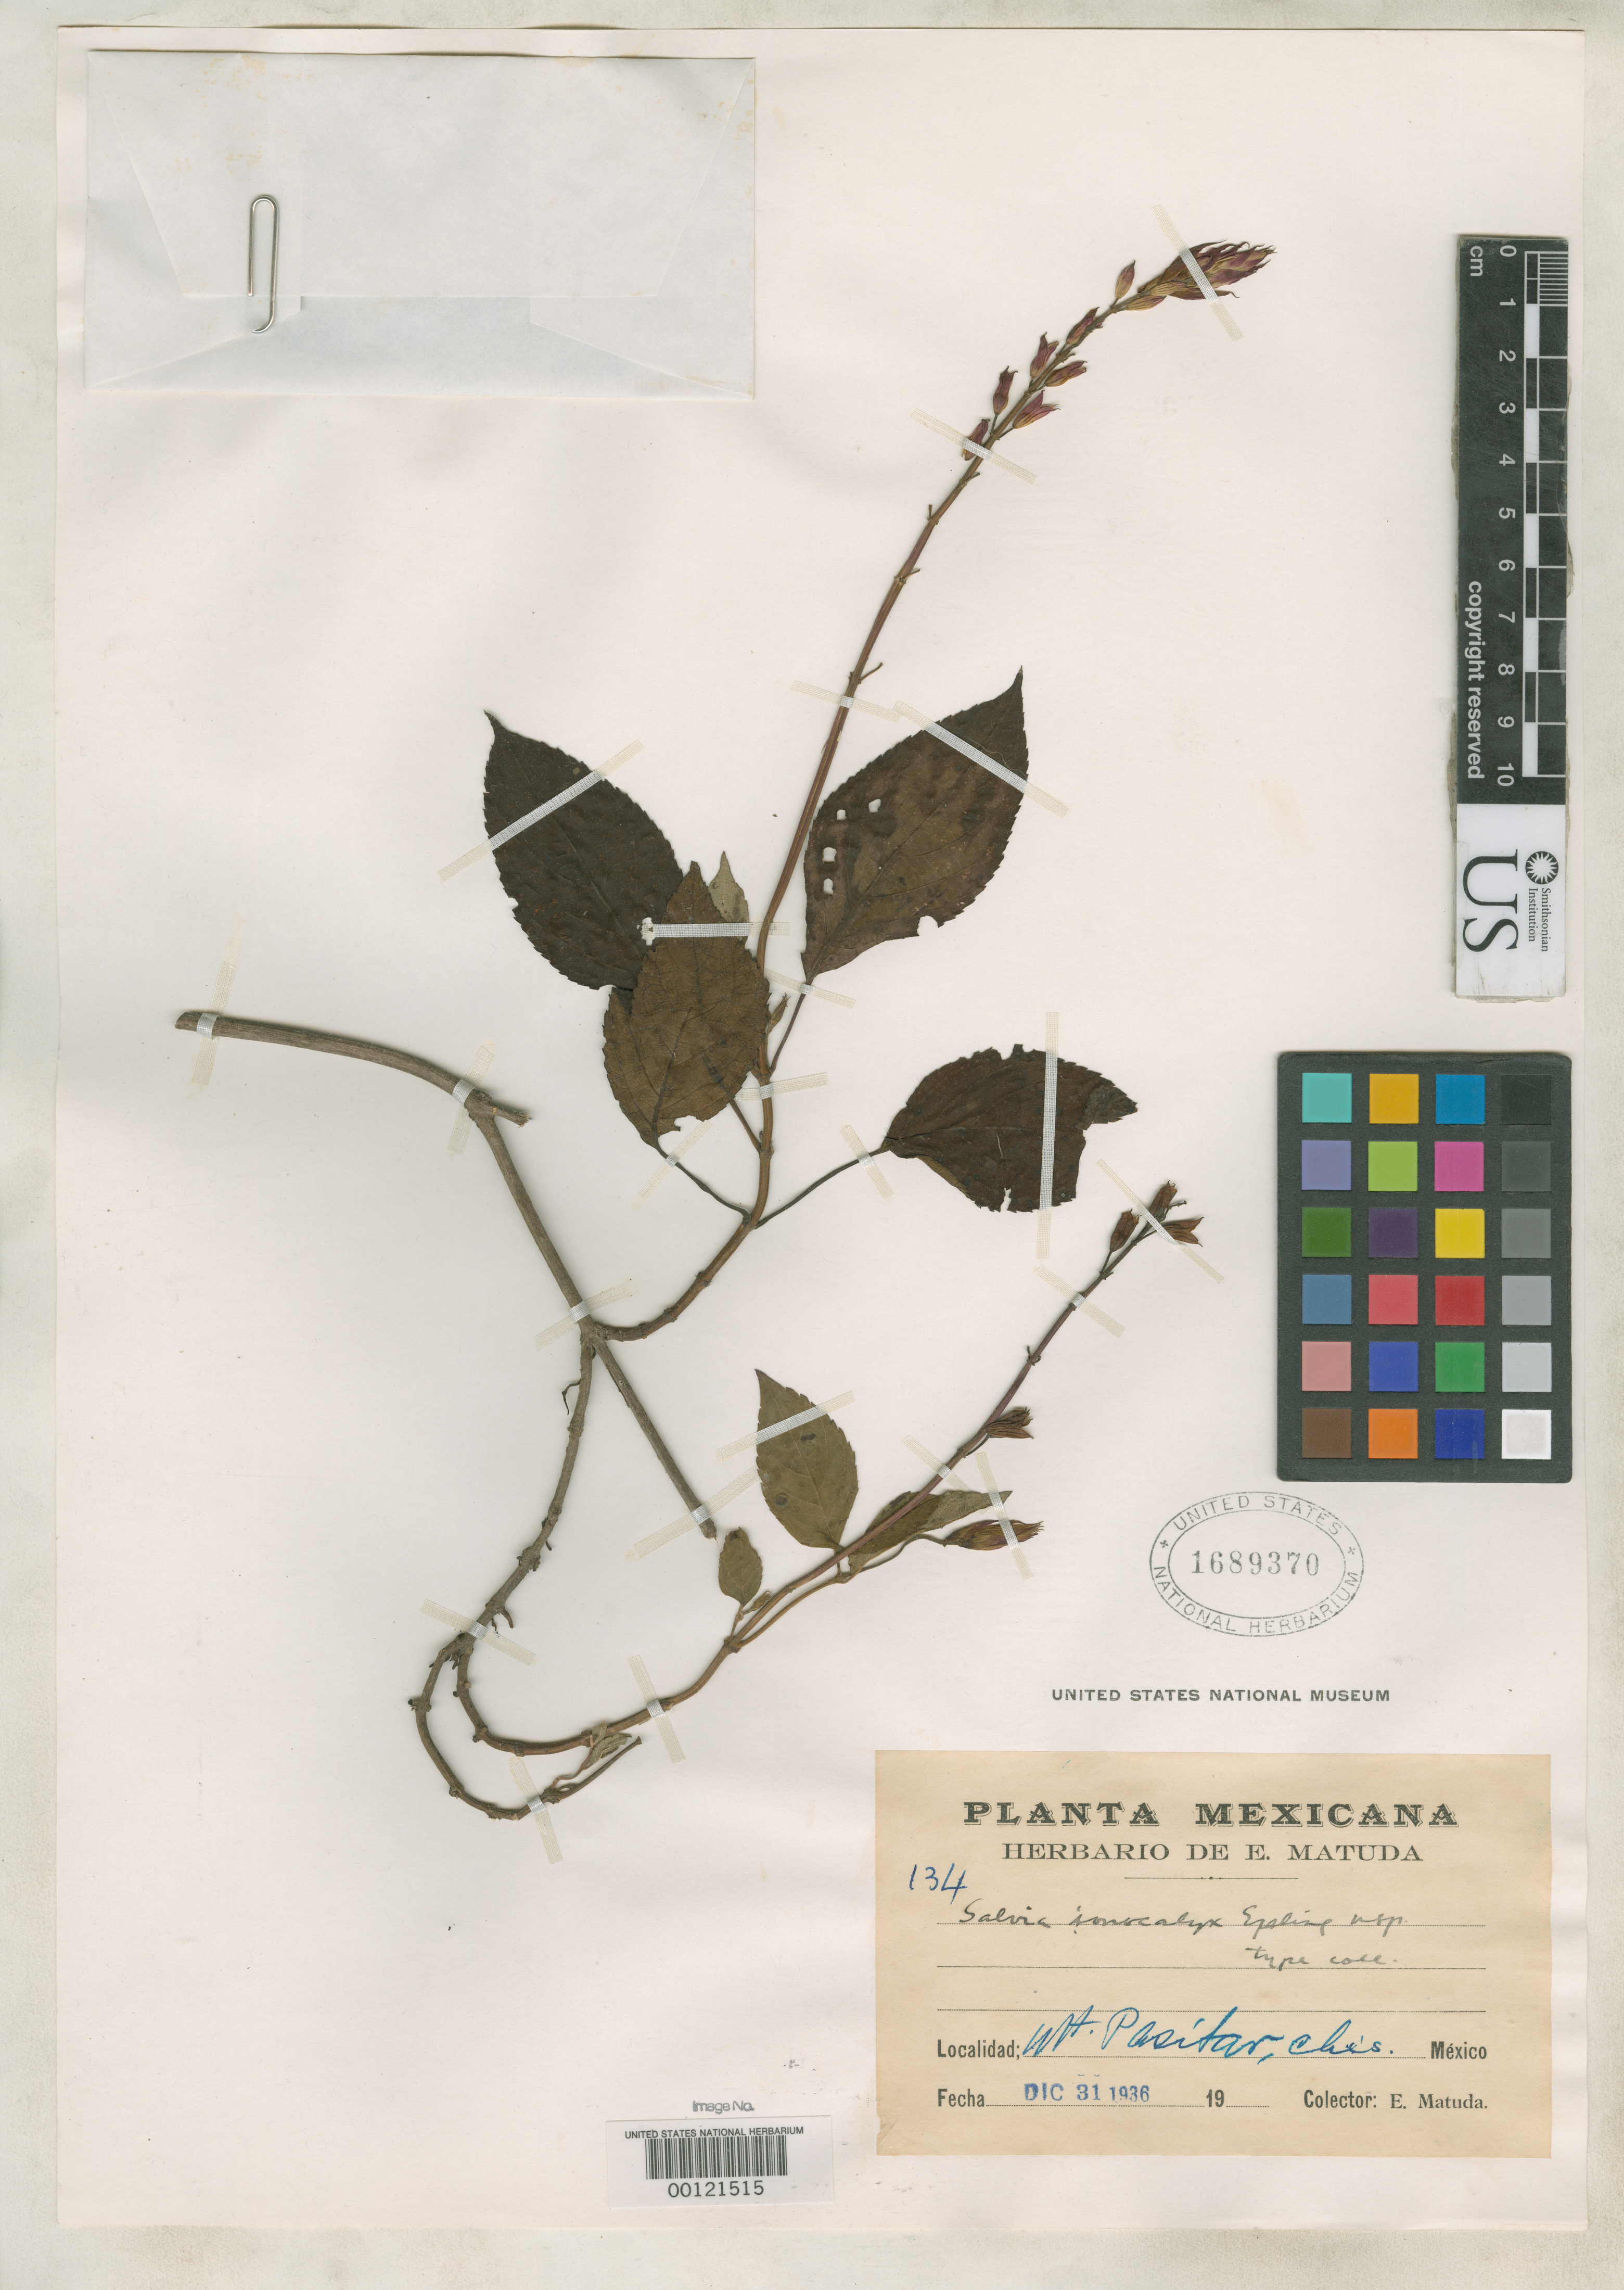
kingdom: Plantae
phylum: Tracheophyta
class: Magnoliopsida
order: Lamiales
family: Lamiaceae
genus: Salvia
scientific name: Salvia ionocalyx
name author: Epling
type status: Isotype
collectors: E. Matuda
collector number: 134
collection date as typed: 31 Dec 1936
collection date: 1936-12-31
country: Mexico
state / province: Chiapas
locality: Mariscal ad Siltepec in Mt. Pasitar.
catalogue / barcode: US 1689370